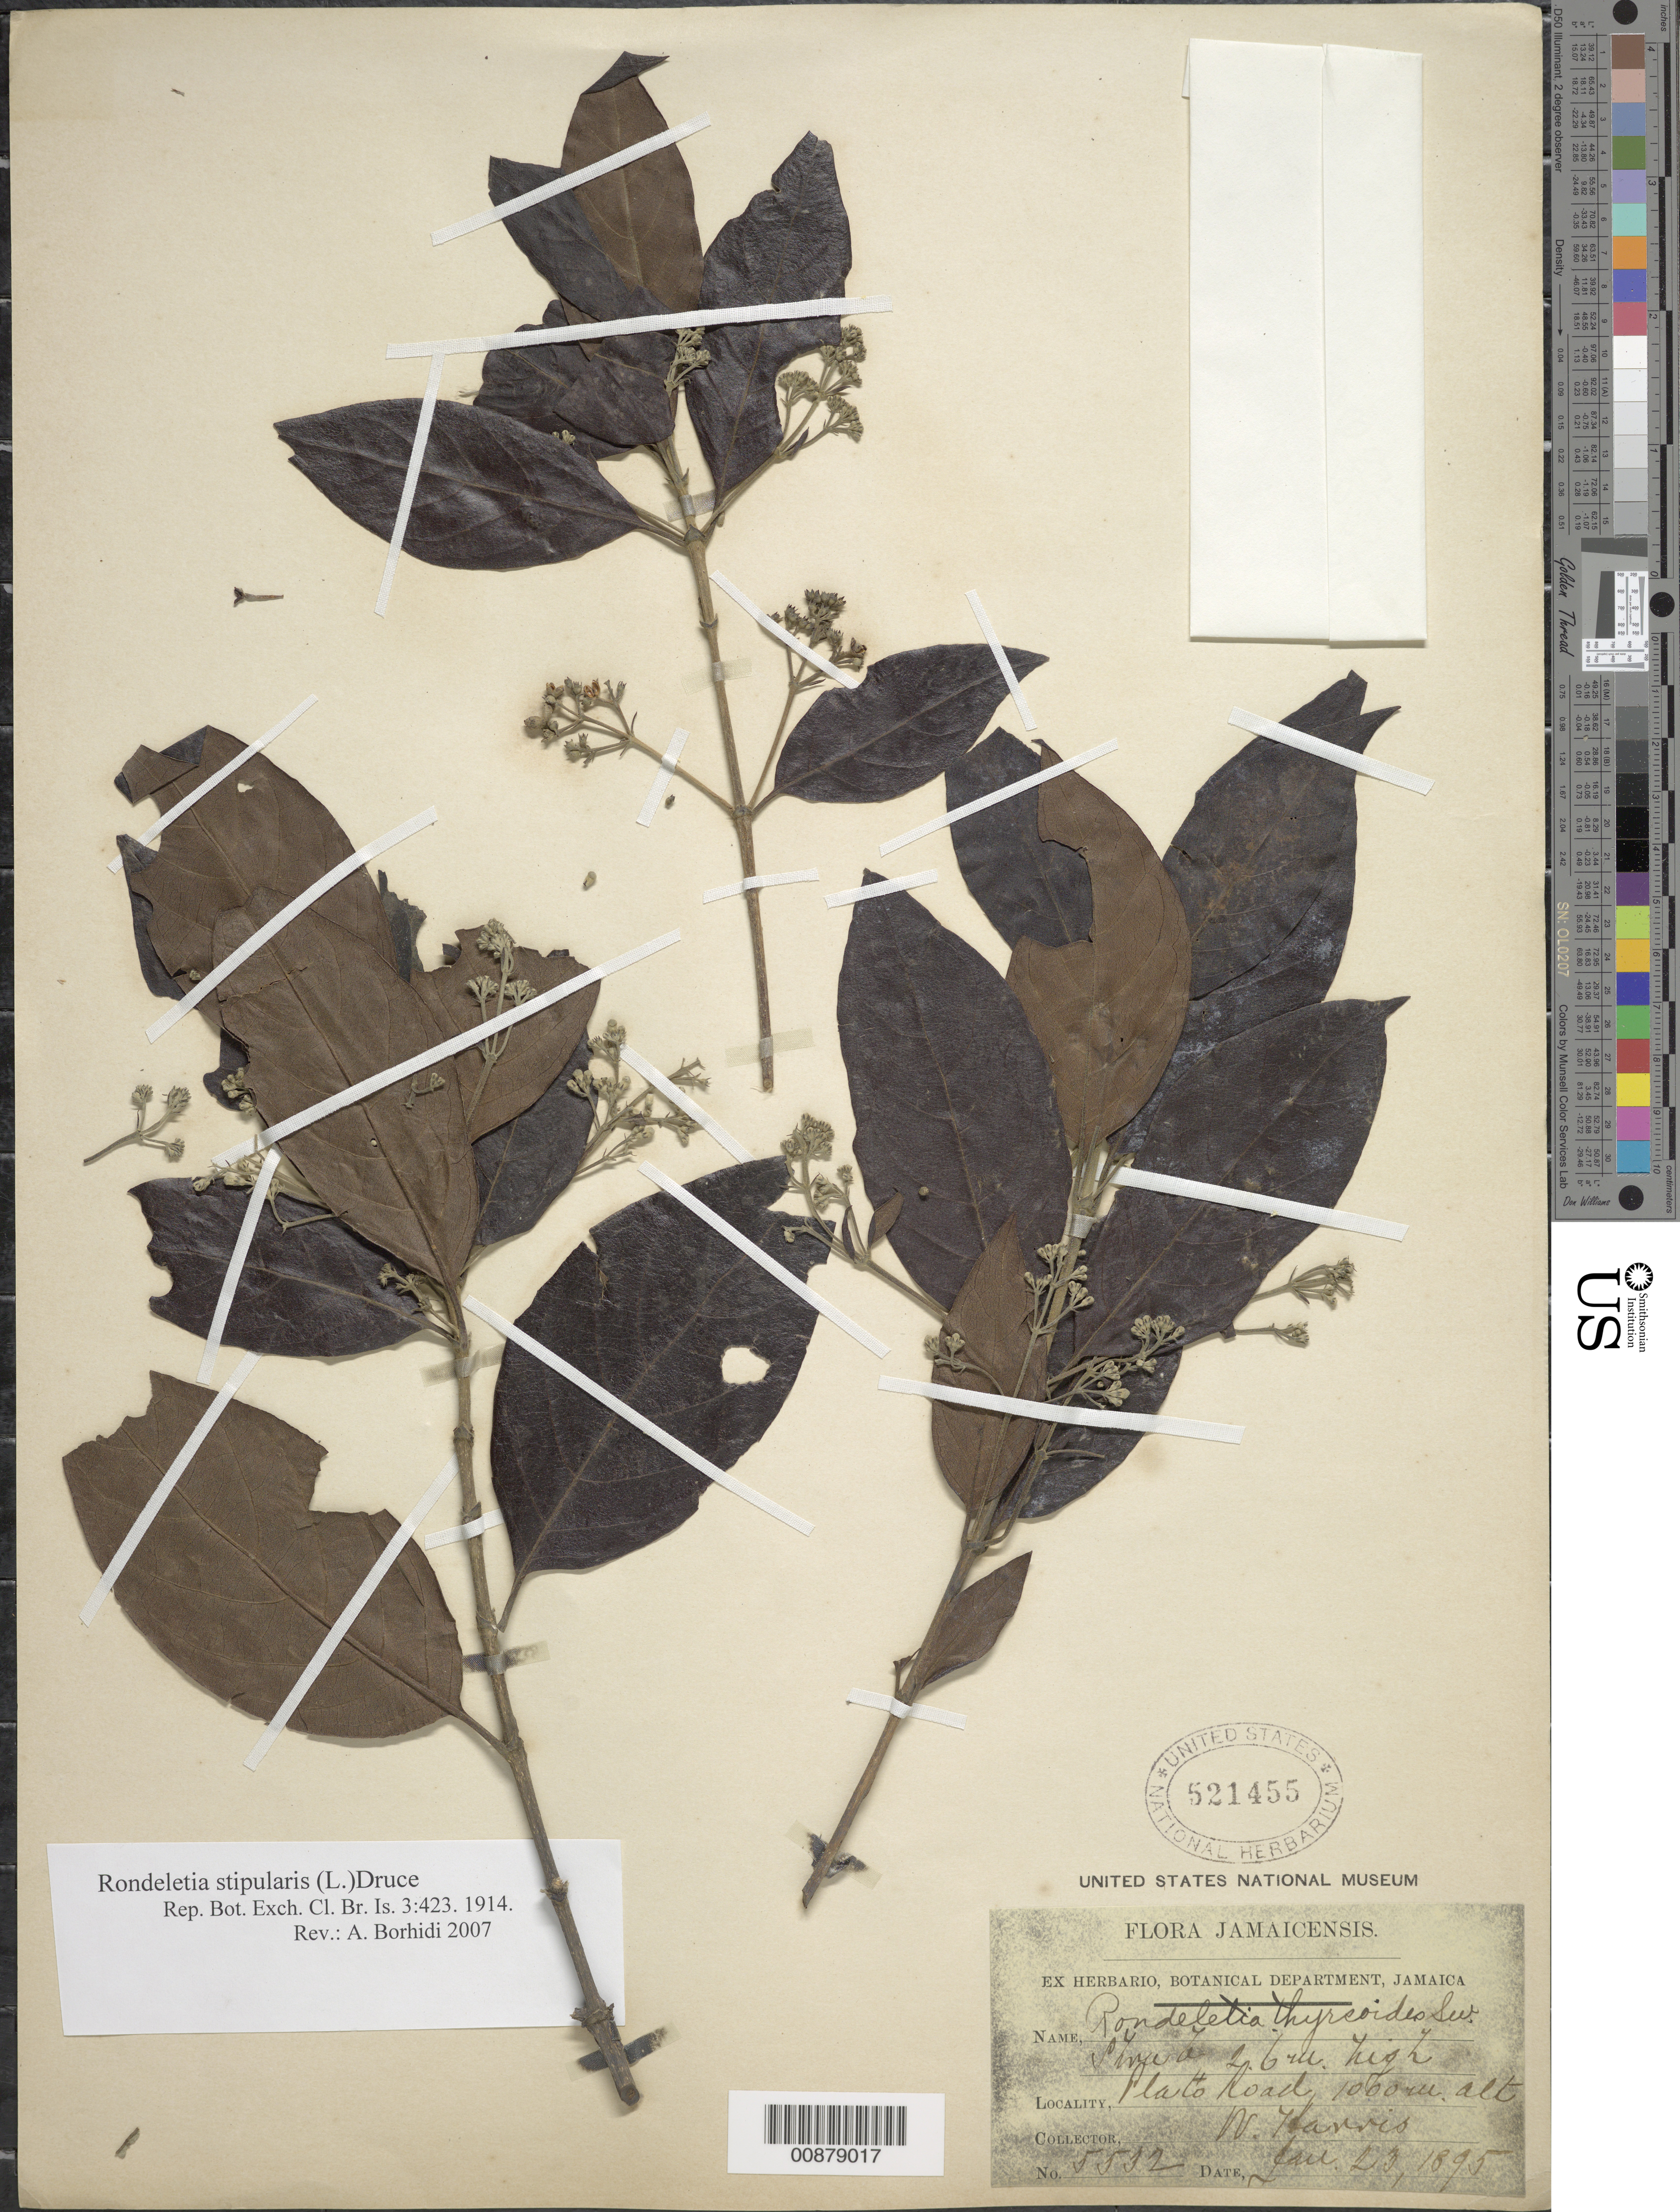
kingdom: Plantae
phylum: Tracheophyta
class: Magnoliopsida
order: Gentianales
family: Rubiaceae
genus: Rondeletia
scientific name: Rondeletia stipularis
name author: (L.) Druce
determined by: Borhidi, Attila L.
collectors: W. H. Harris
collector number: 5532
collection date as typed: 23 Jan 1895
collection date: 1895-01-23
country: Jamaica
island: Jamaica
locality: Plato Road.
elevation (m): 1000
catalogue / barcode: US 521455